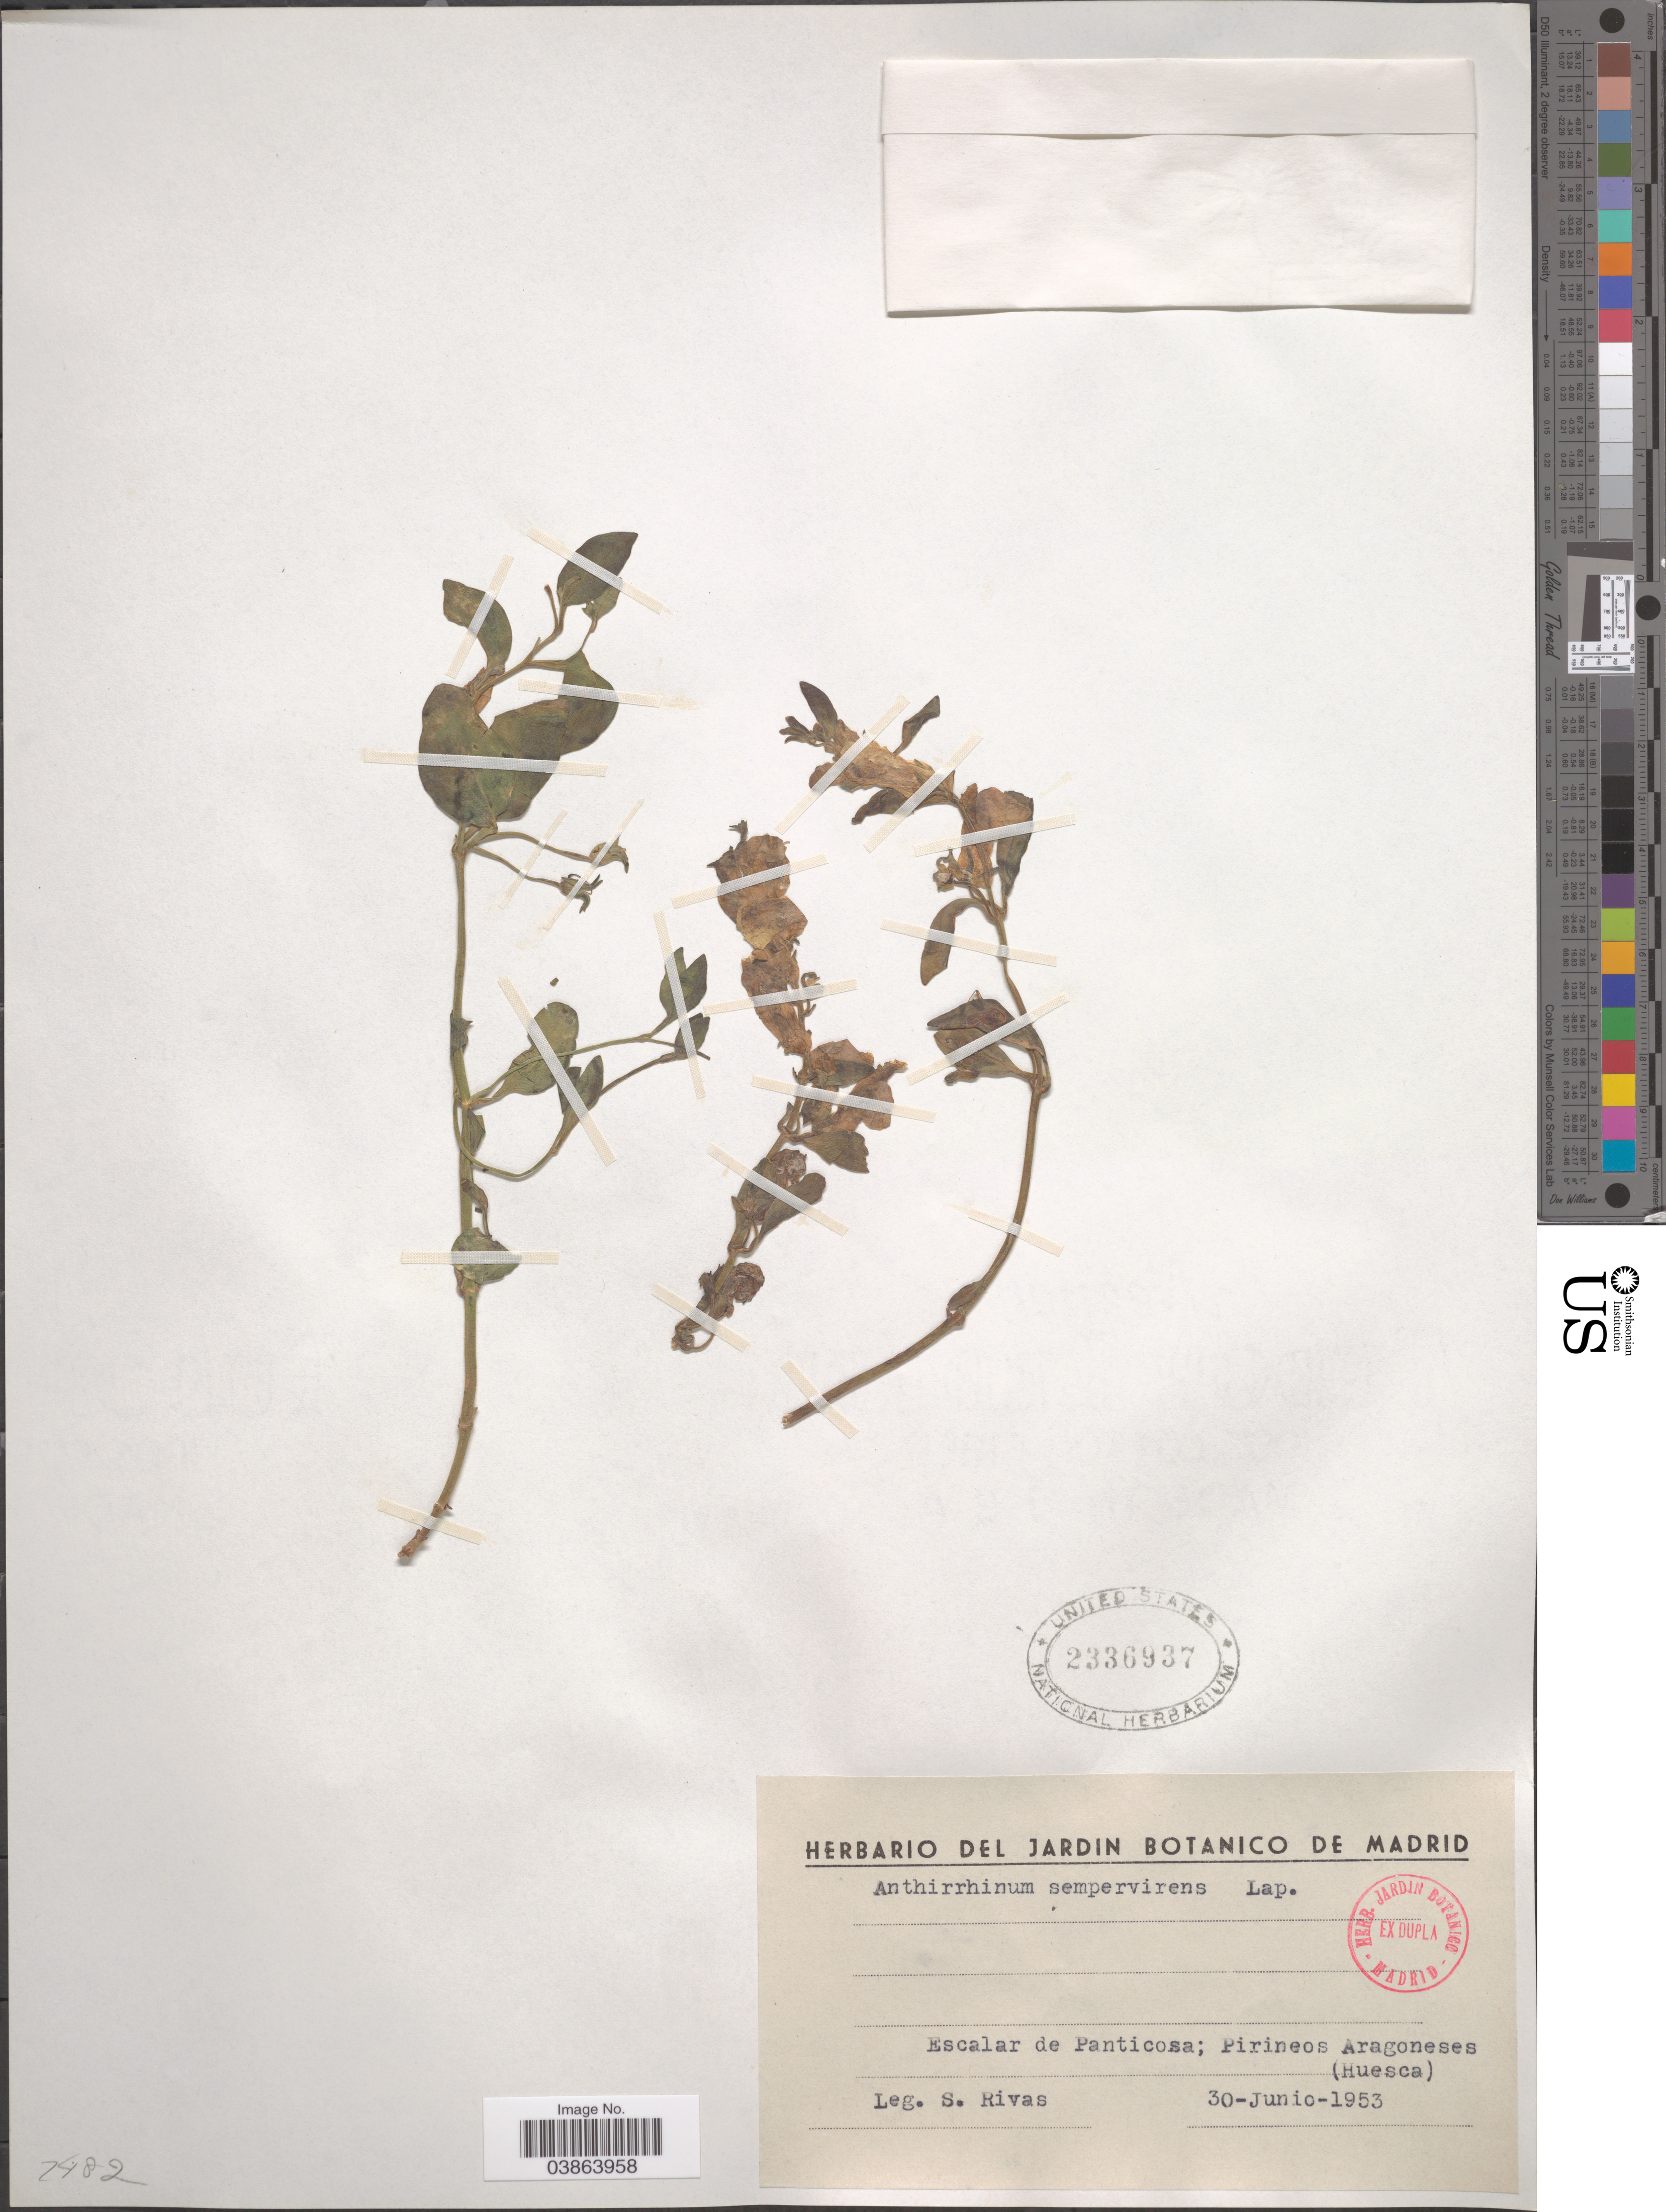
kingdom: Plantae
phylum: Tracheophyta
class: Magnoliopsida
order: Lamiales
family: Plantaginaceae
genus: Antirrhinum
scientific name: Antirrhinum sempervirens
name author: Lapeyr.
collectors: S. Rivas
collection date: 1953-06-30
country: Spain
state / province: Madrid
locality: Escalar de Panticosa; Pirineos Aragoneses (Huesca).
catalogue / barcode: US 2336937